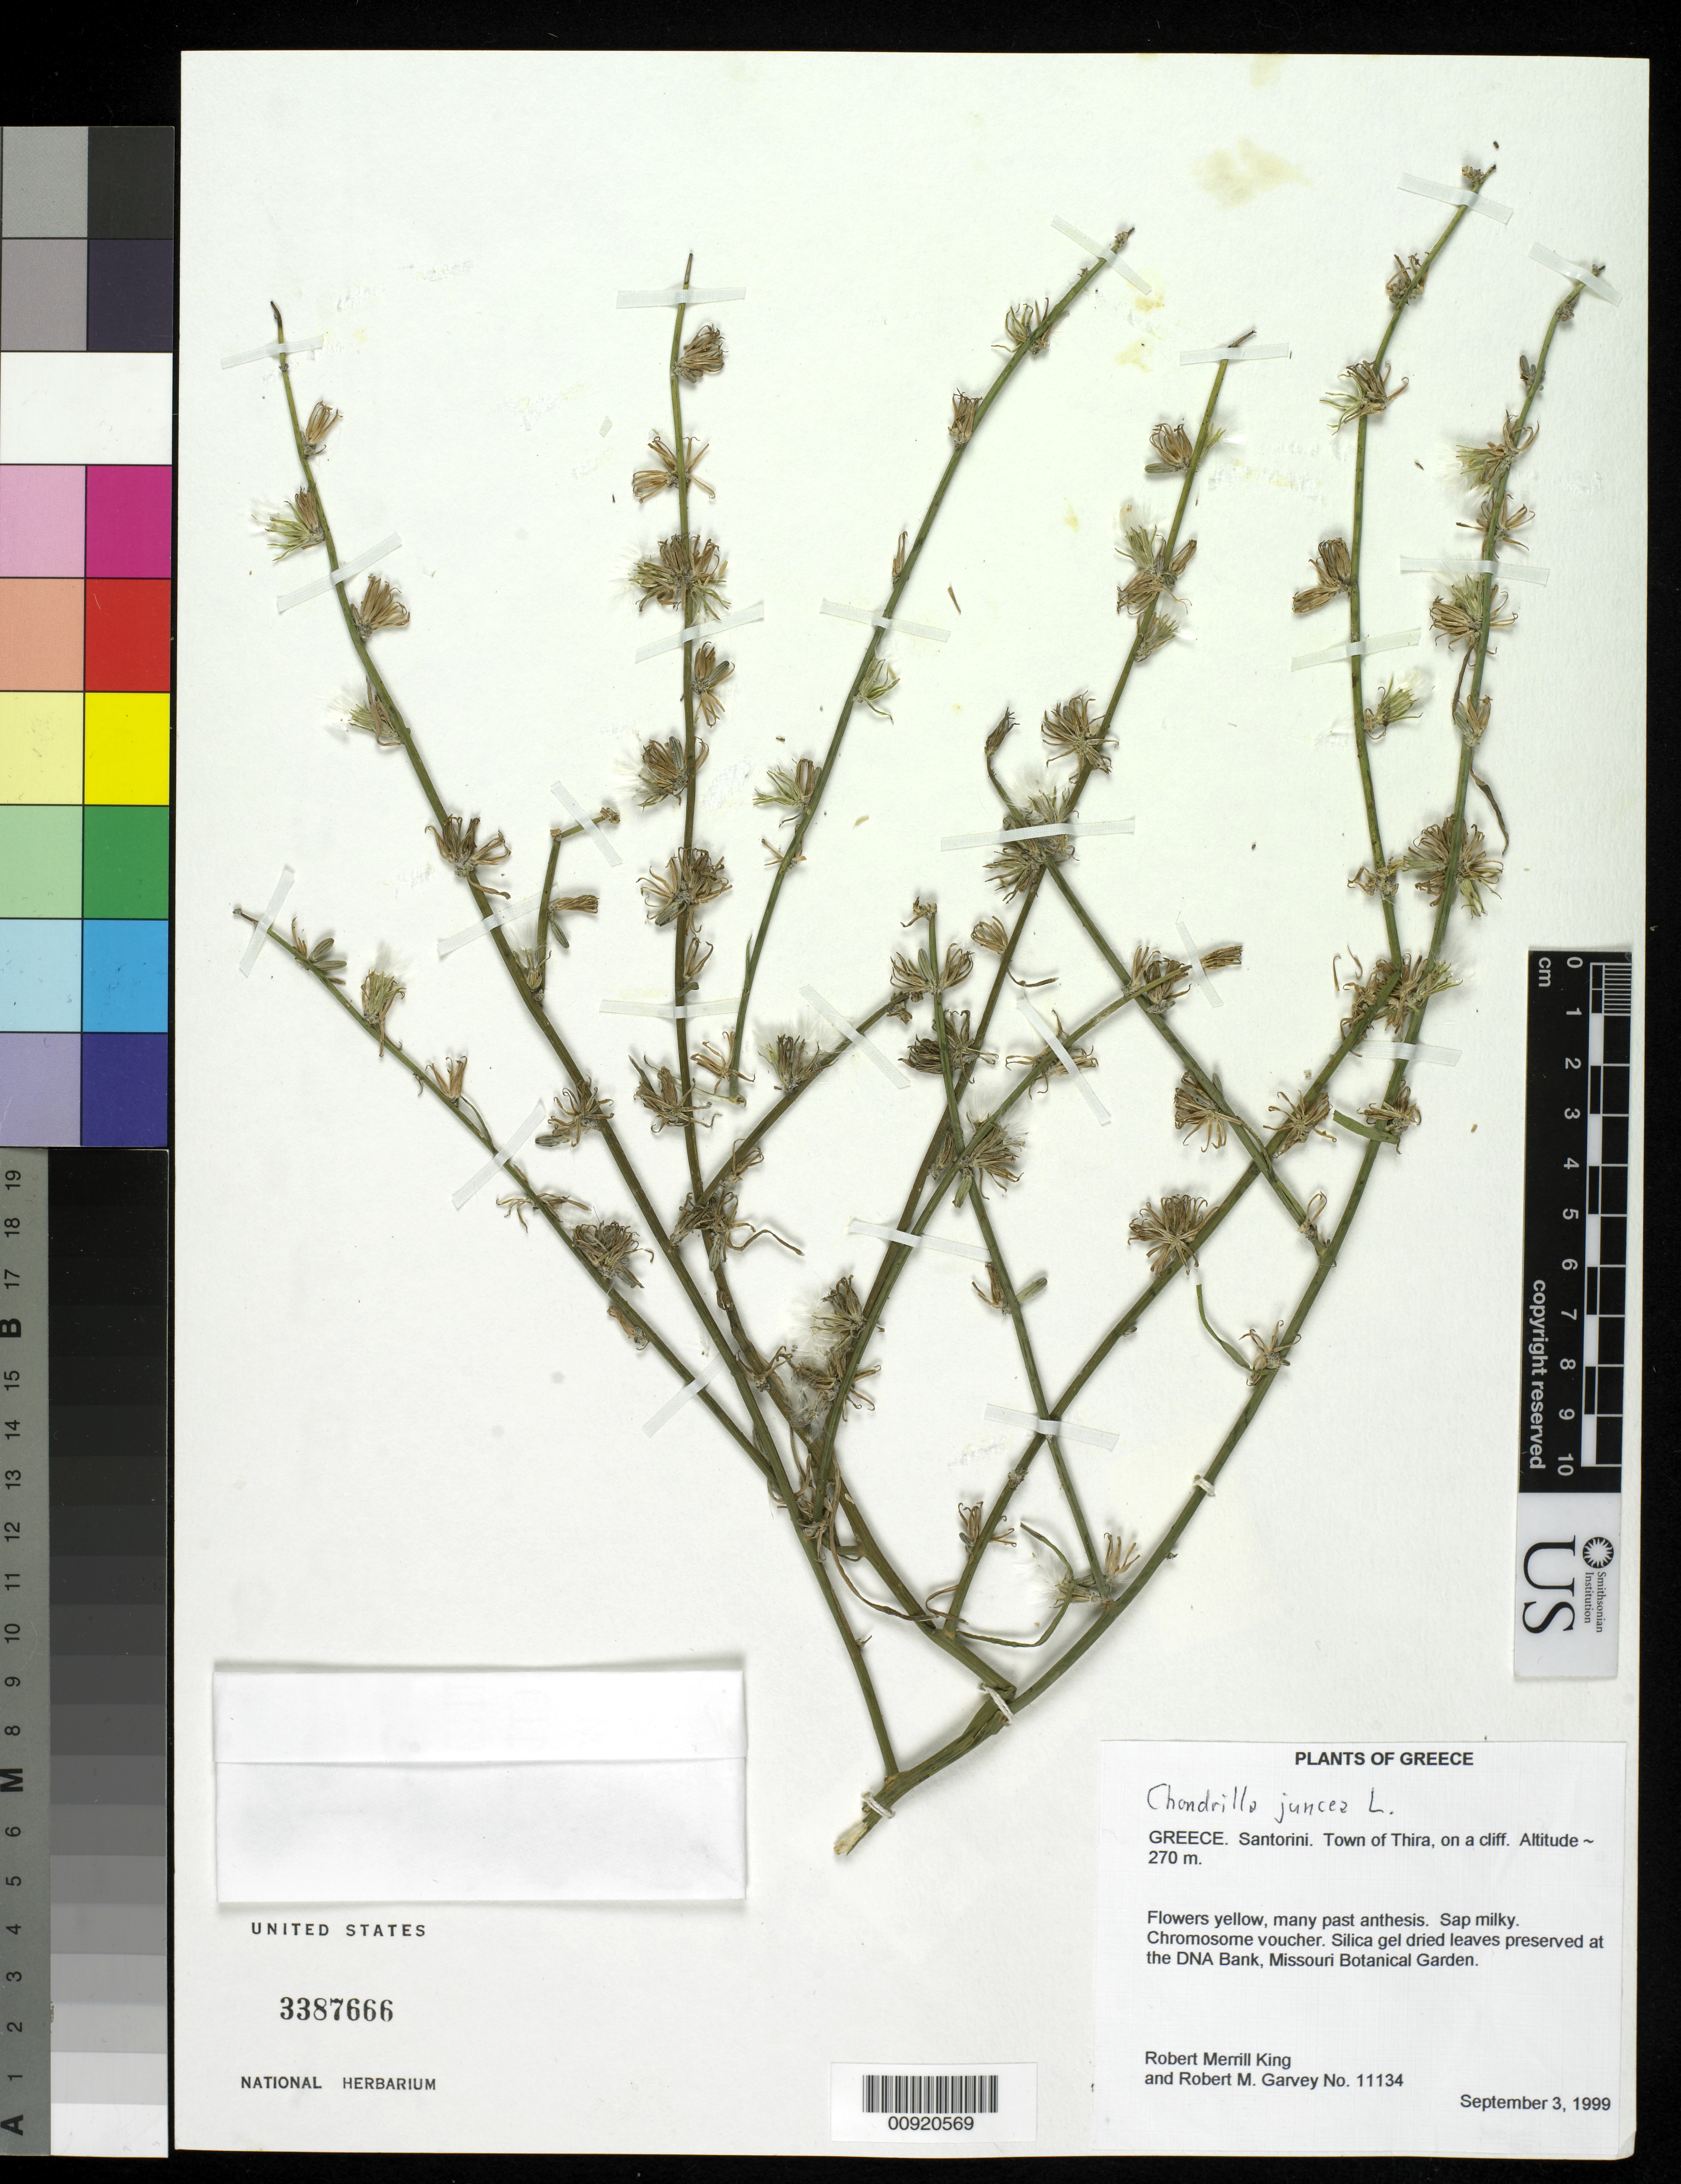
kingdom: Plantae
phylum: Tracheophyta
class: Magnoliopsida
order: Asterales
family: Asteraceae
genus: Chondrilla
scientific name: Chondrilla juncea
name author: L.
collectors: R. M. King & R. Garvey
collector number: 11134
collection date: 1999-09-03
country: Greece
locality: Santorini. Town of Thira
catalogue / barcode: US 3387666